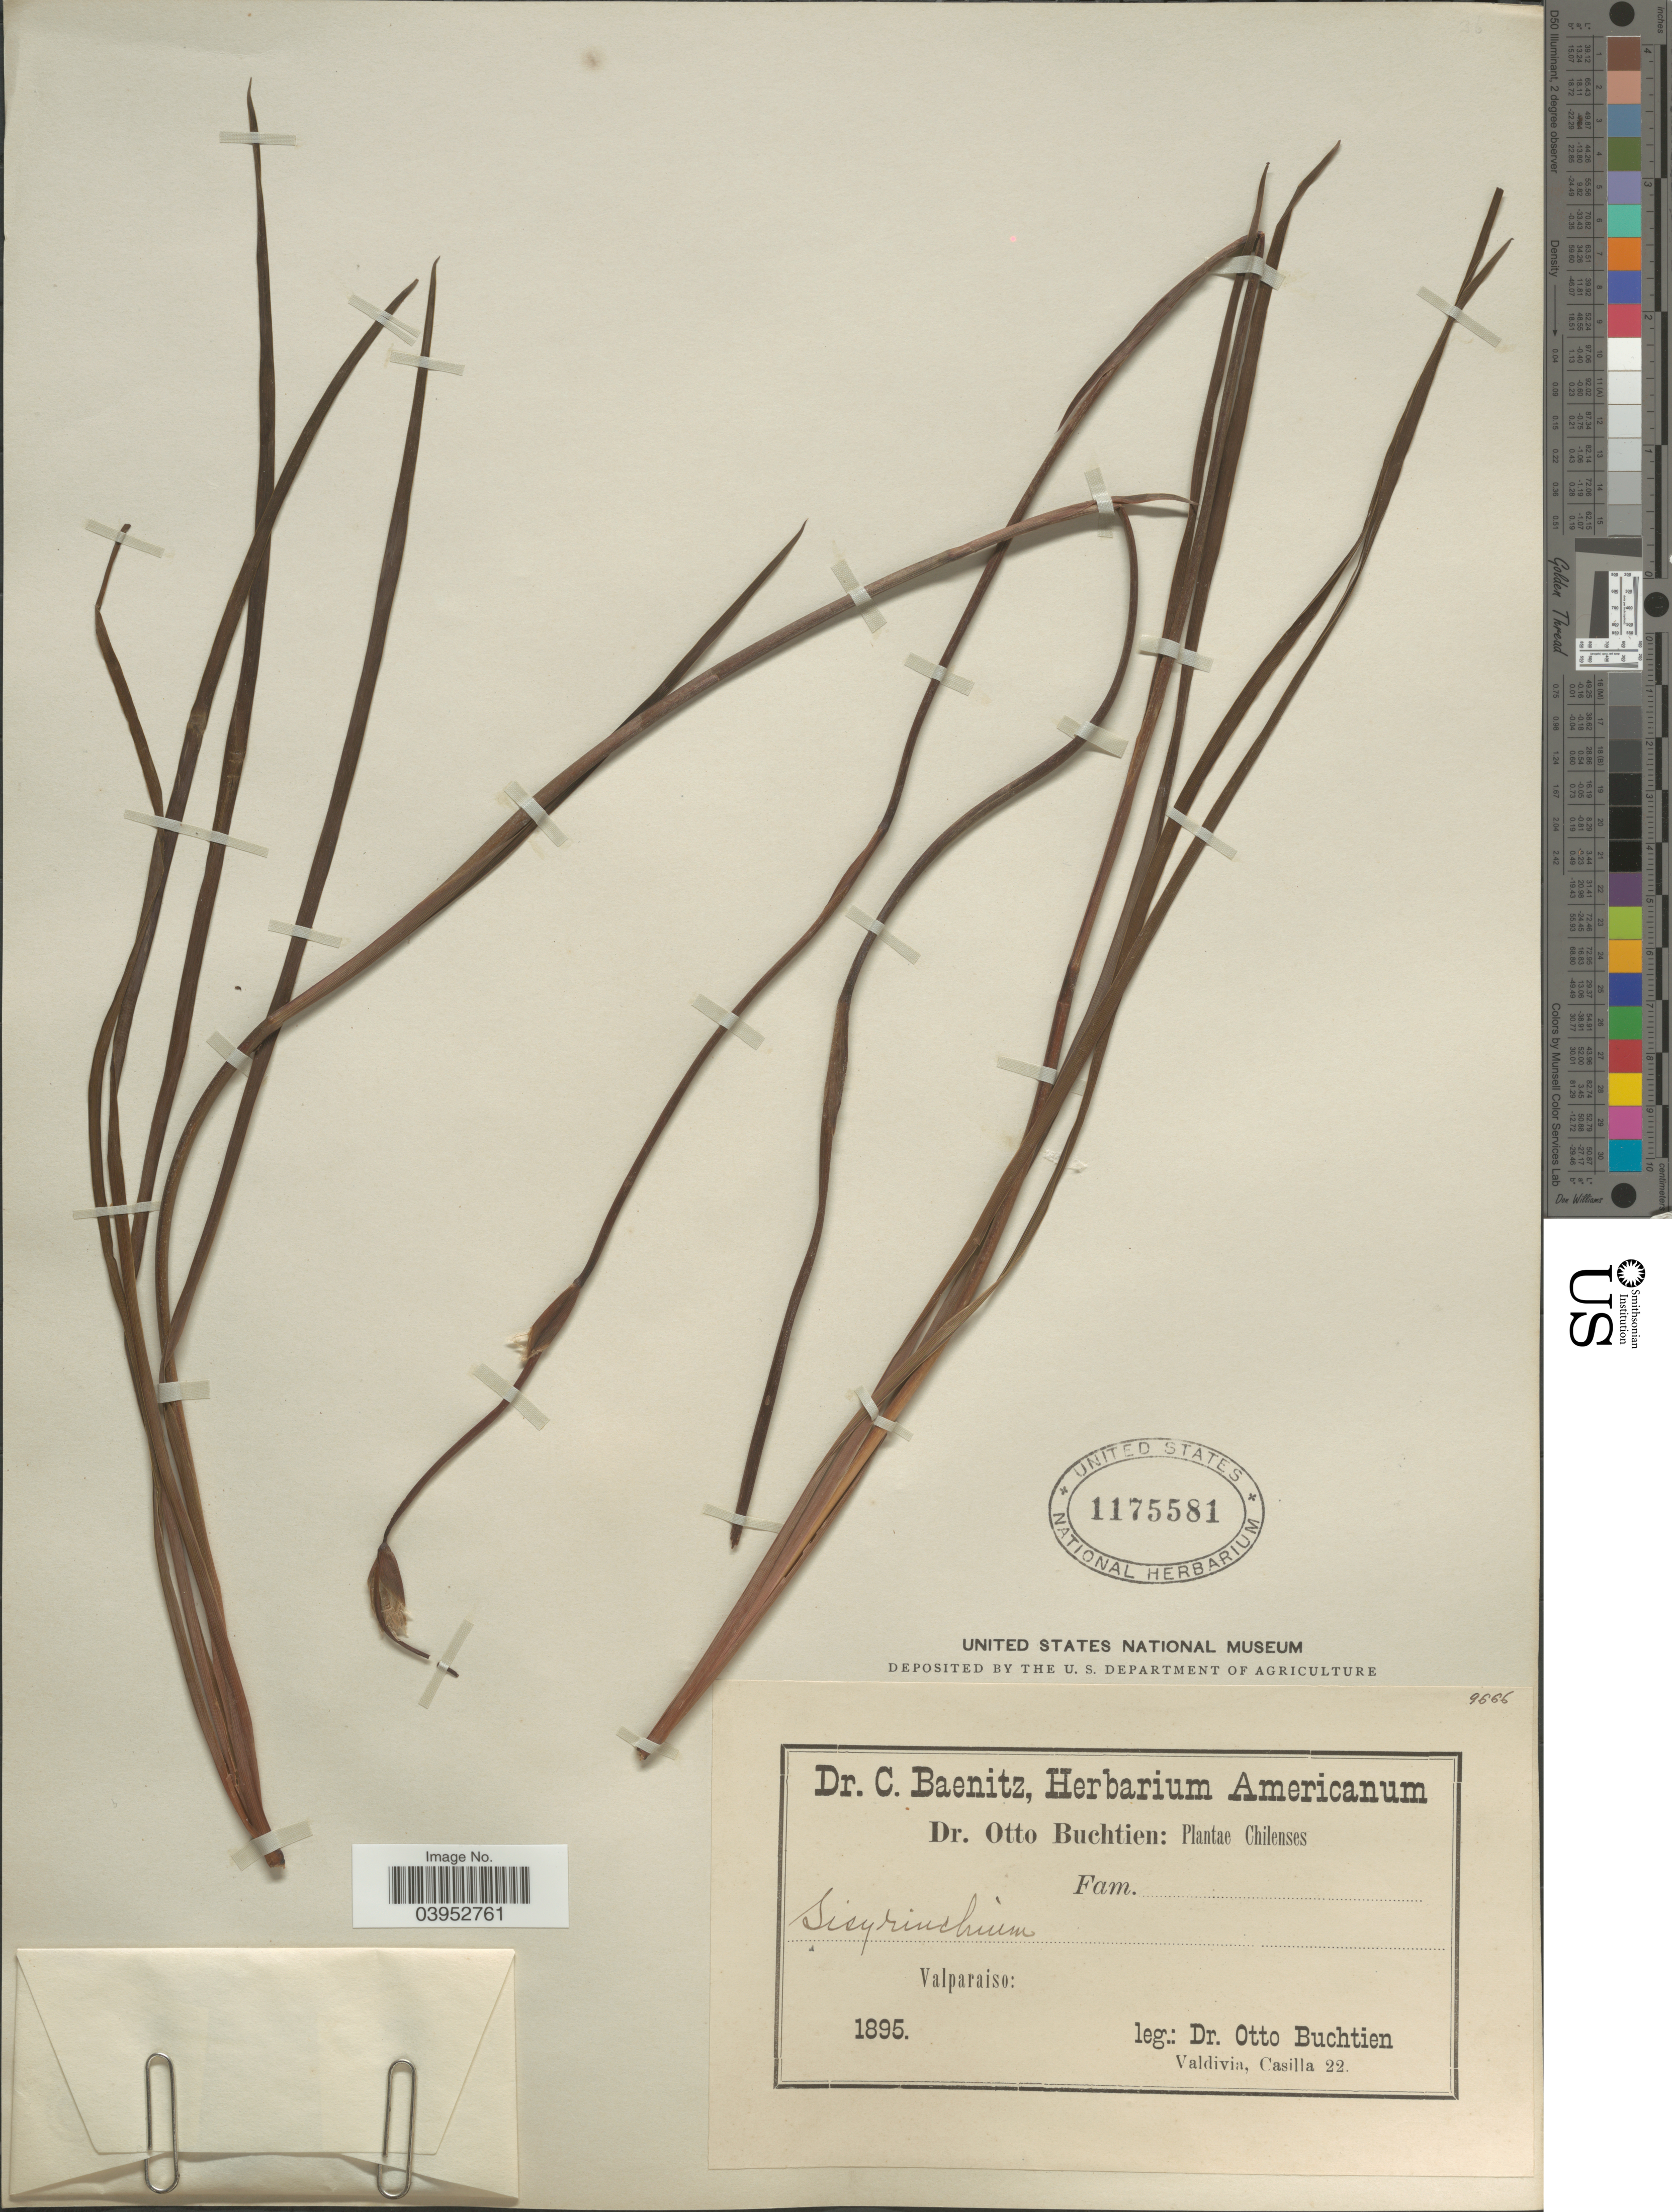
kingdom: Plantae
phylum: Tracheophyta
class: Liliopsida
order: Asparagales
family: Iridaceae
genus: Sisyrinchium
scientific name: Sisyrinchium sp.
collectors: O. Buchtien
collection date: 1895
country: Chile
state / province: Valparaíso (V)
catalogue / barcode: US 1175581